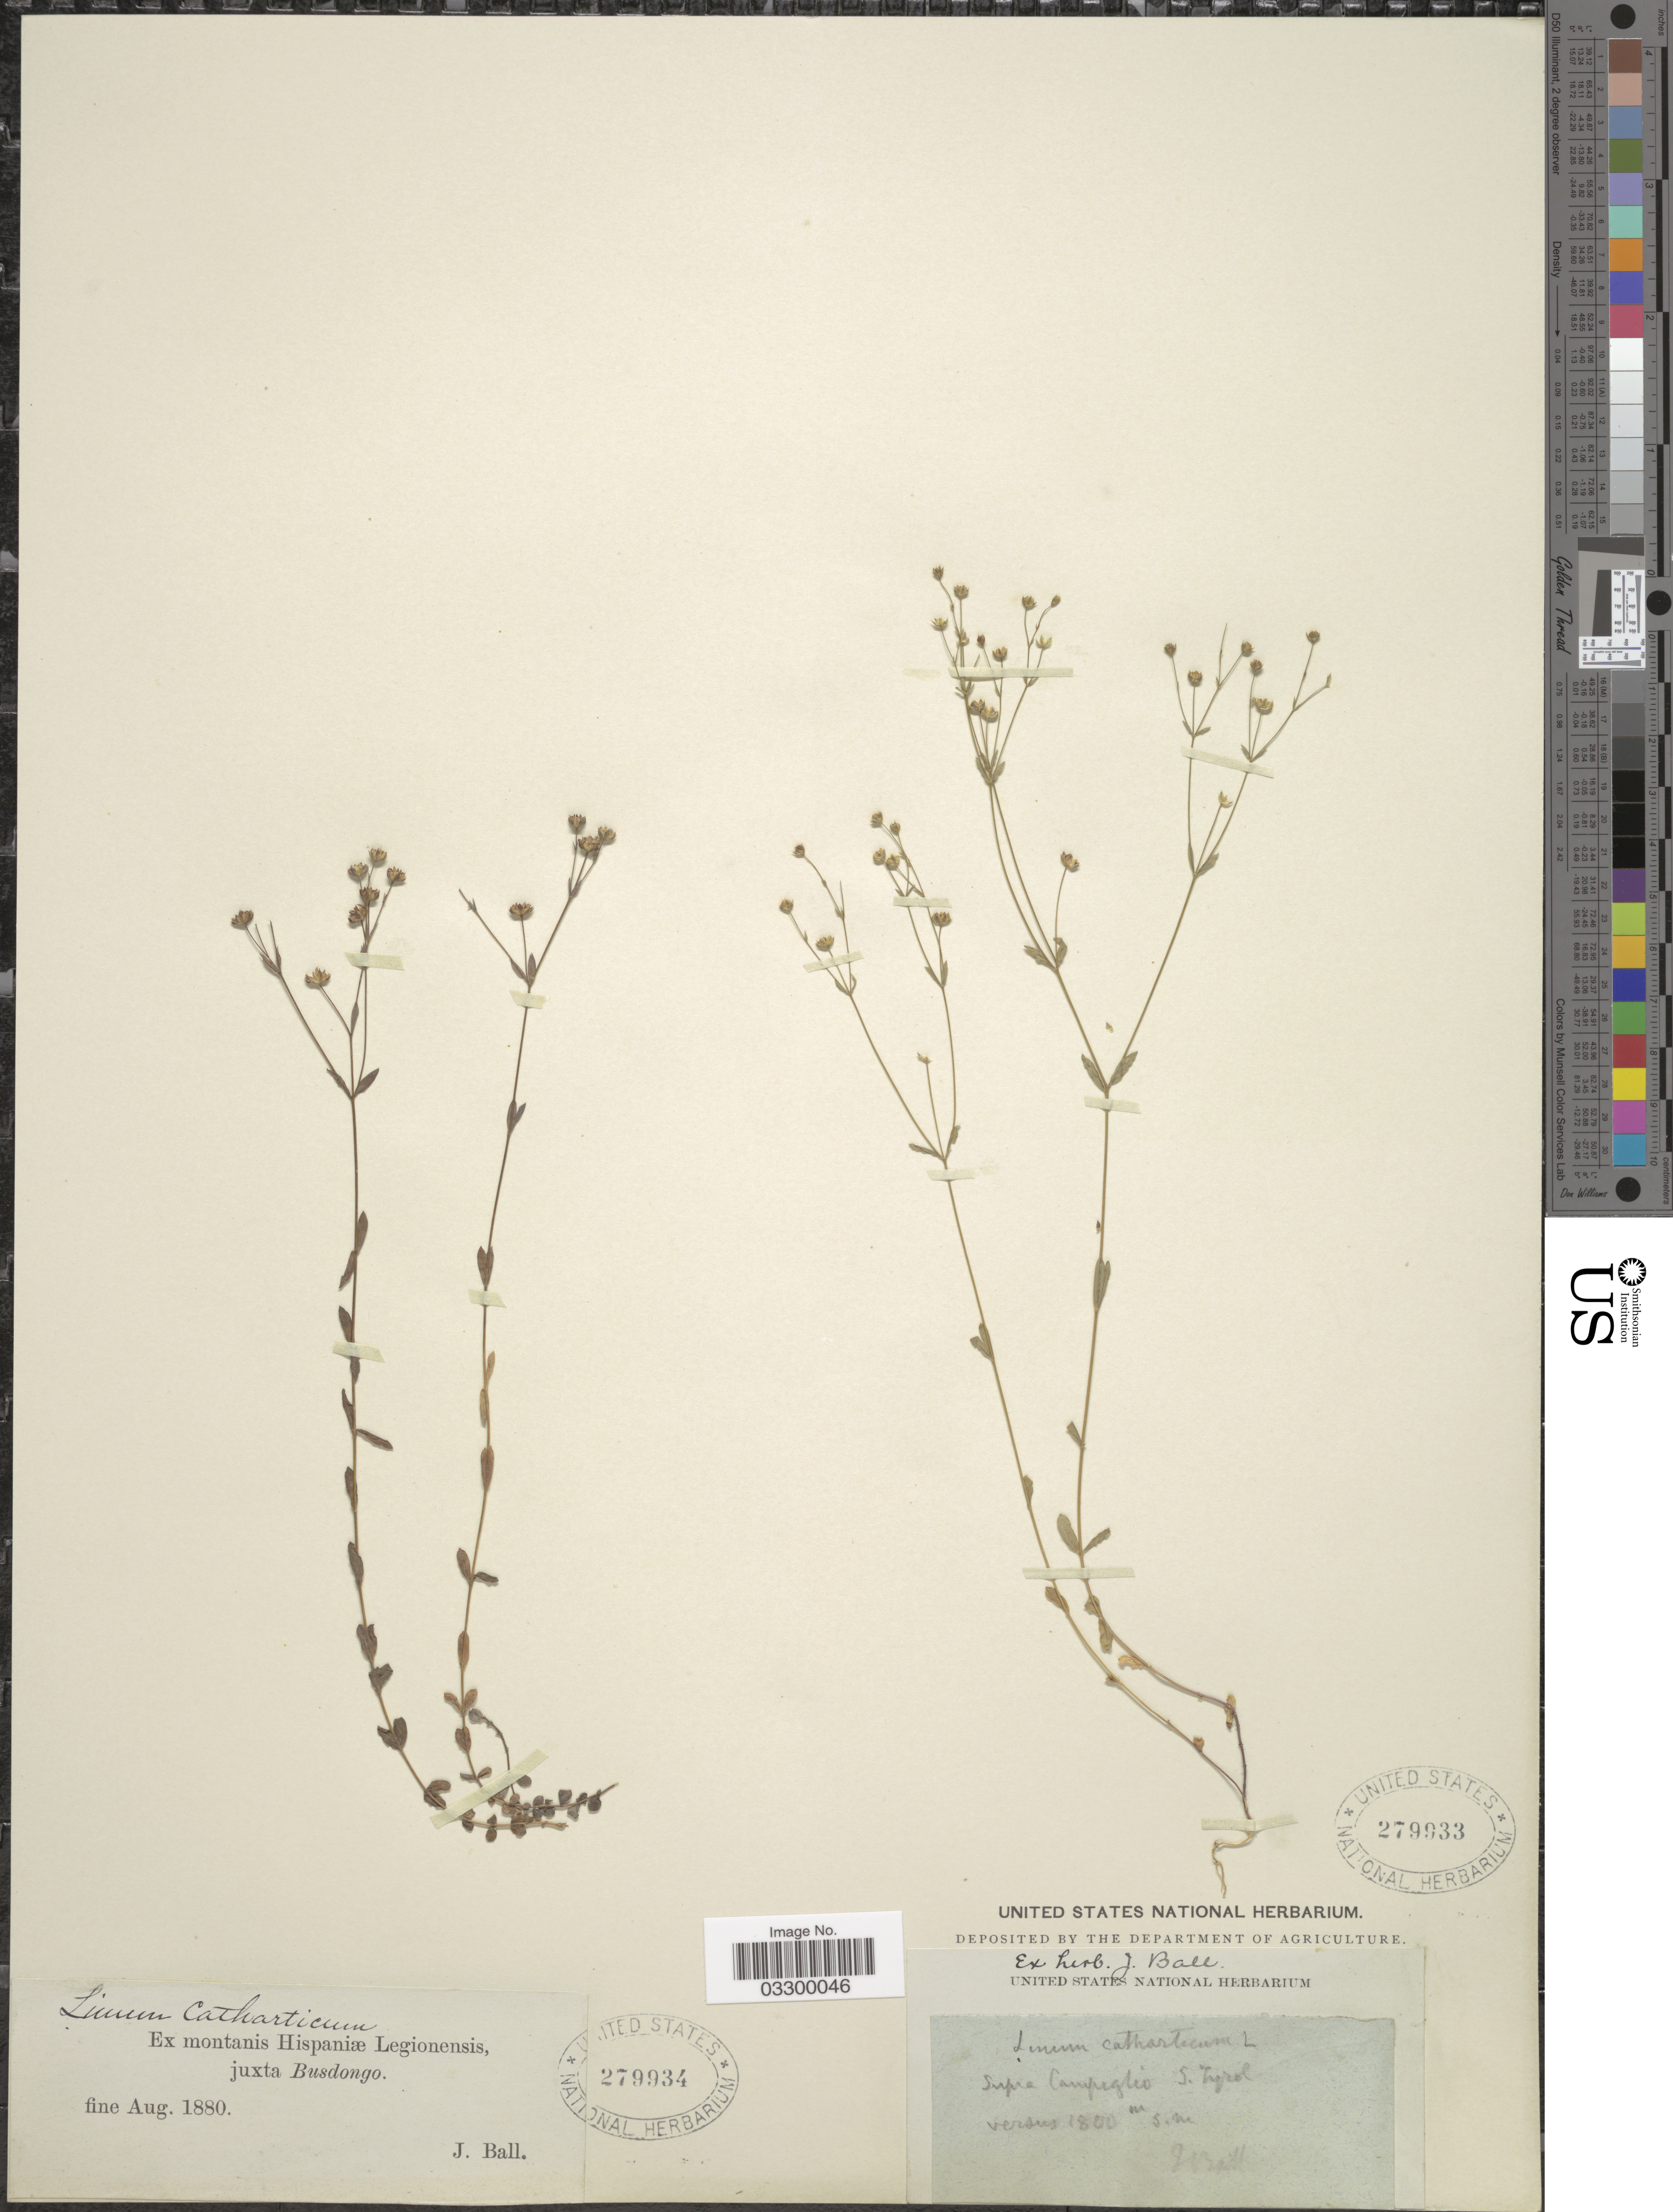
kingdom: Plantae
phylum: Tracheophyta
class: Magnoliopsida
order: Malpighiales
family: Linaceae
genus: Linum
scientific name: Linum catharticum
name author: L.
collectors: J. Ball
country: Italy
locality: Supra Campeglio. S. Tyrol.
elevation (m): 1800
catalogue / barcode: US 279933-2